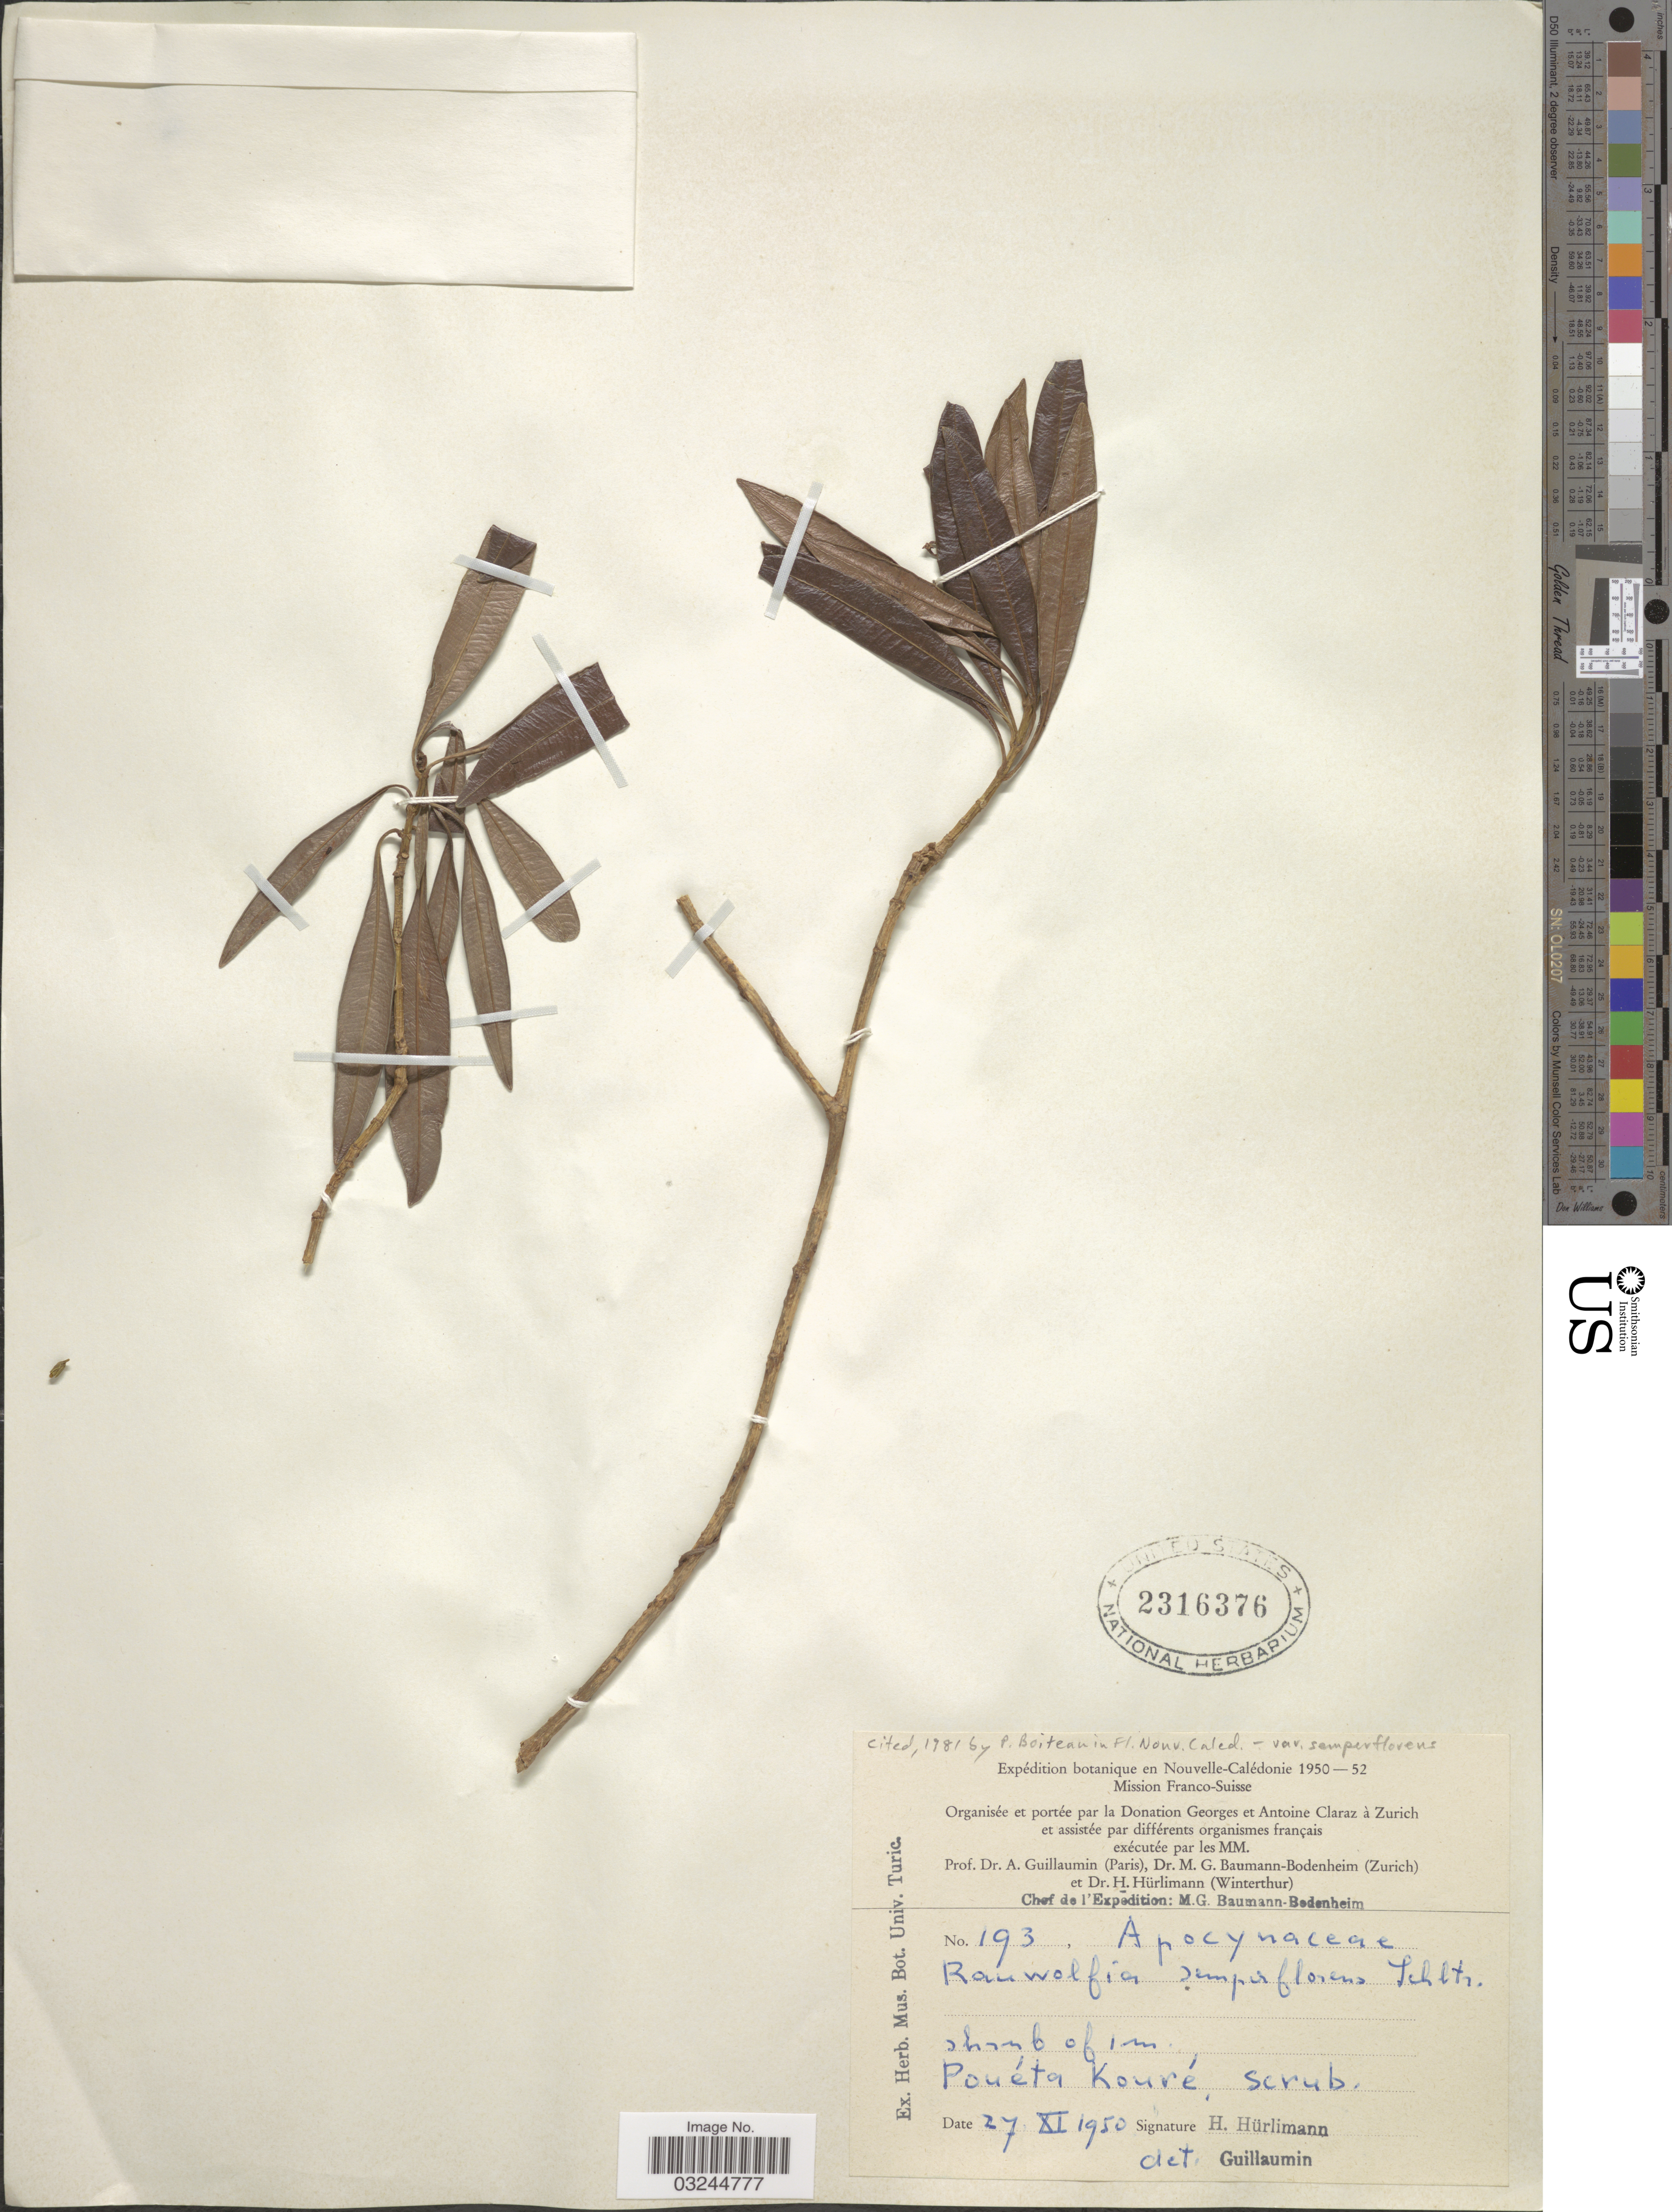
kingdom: Plantae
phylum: Tracheophyta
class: Magnoliopsida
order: Gentianales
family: Apocynaceae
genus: Rauvolfia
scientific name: Rauvolfia semperflorens var. semperflorens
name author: (Müll. Arg.) Schltr.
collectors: H. Hürlimann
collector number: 193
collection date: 1950-11-27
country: New Caledonia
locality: Nouvelle-Calédonie. Pouéta Kouré.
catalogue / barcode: US 2316376